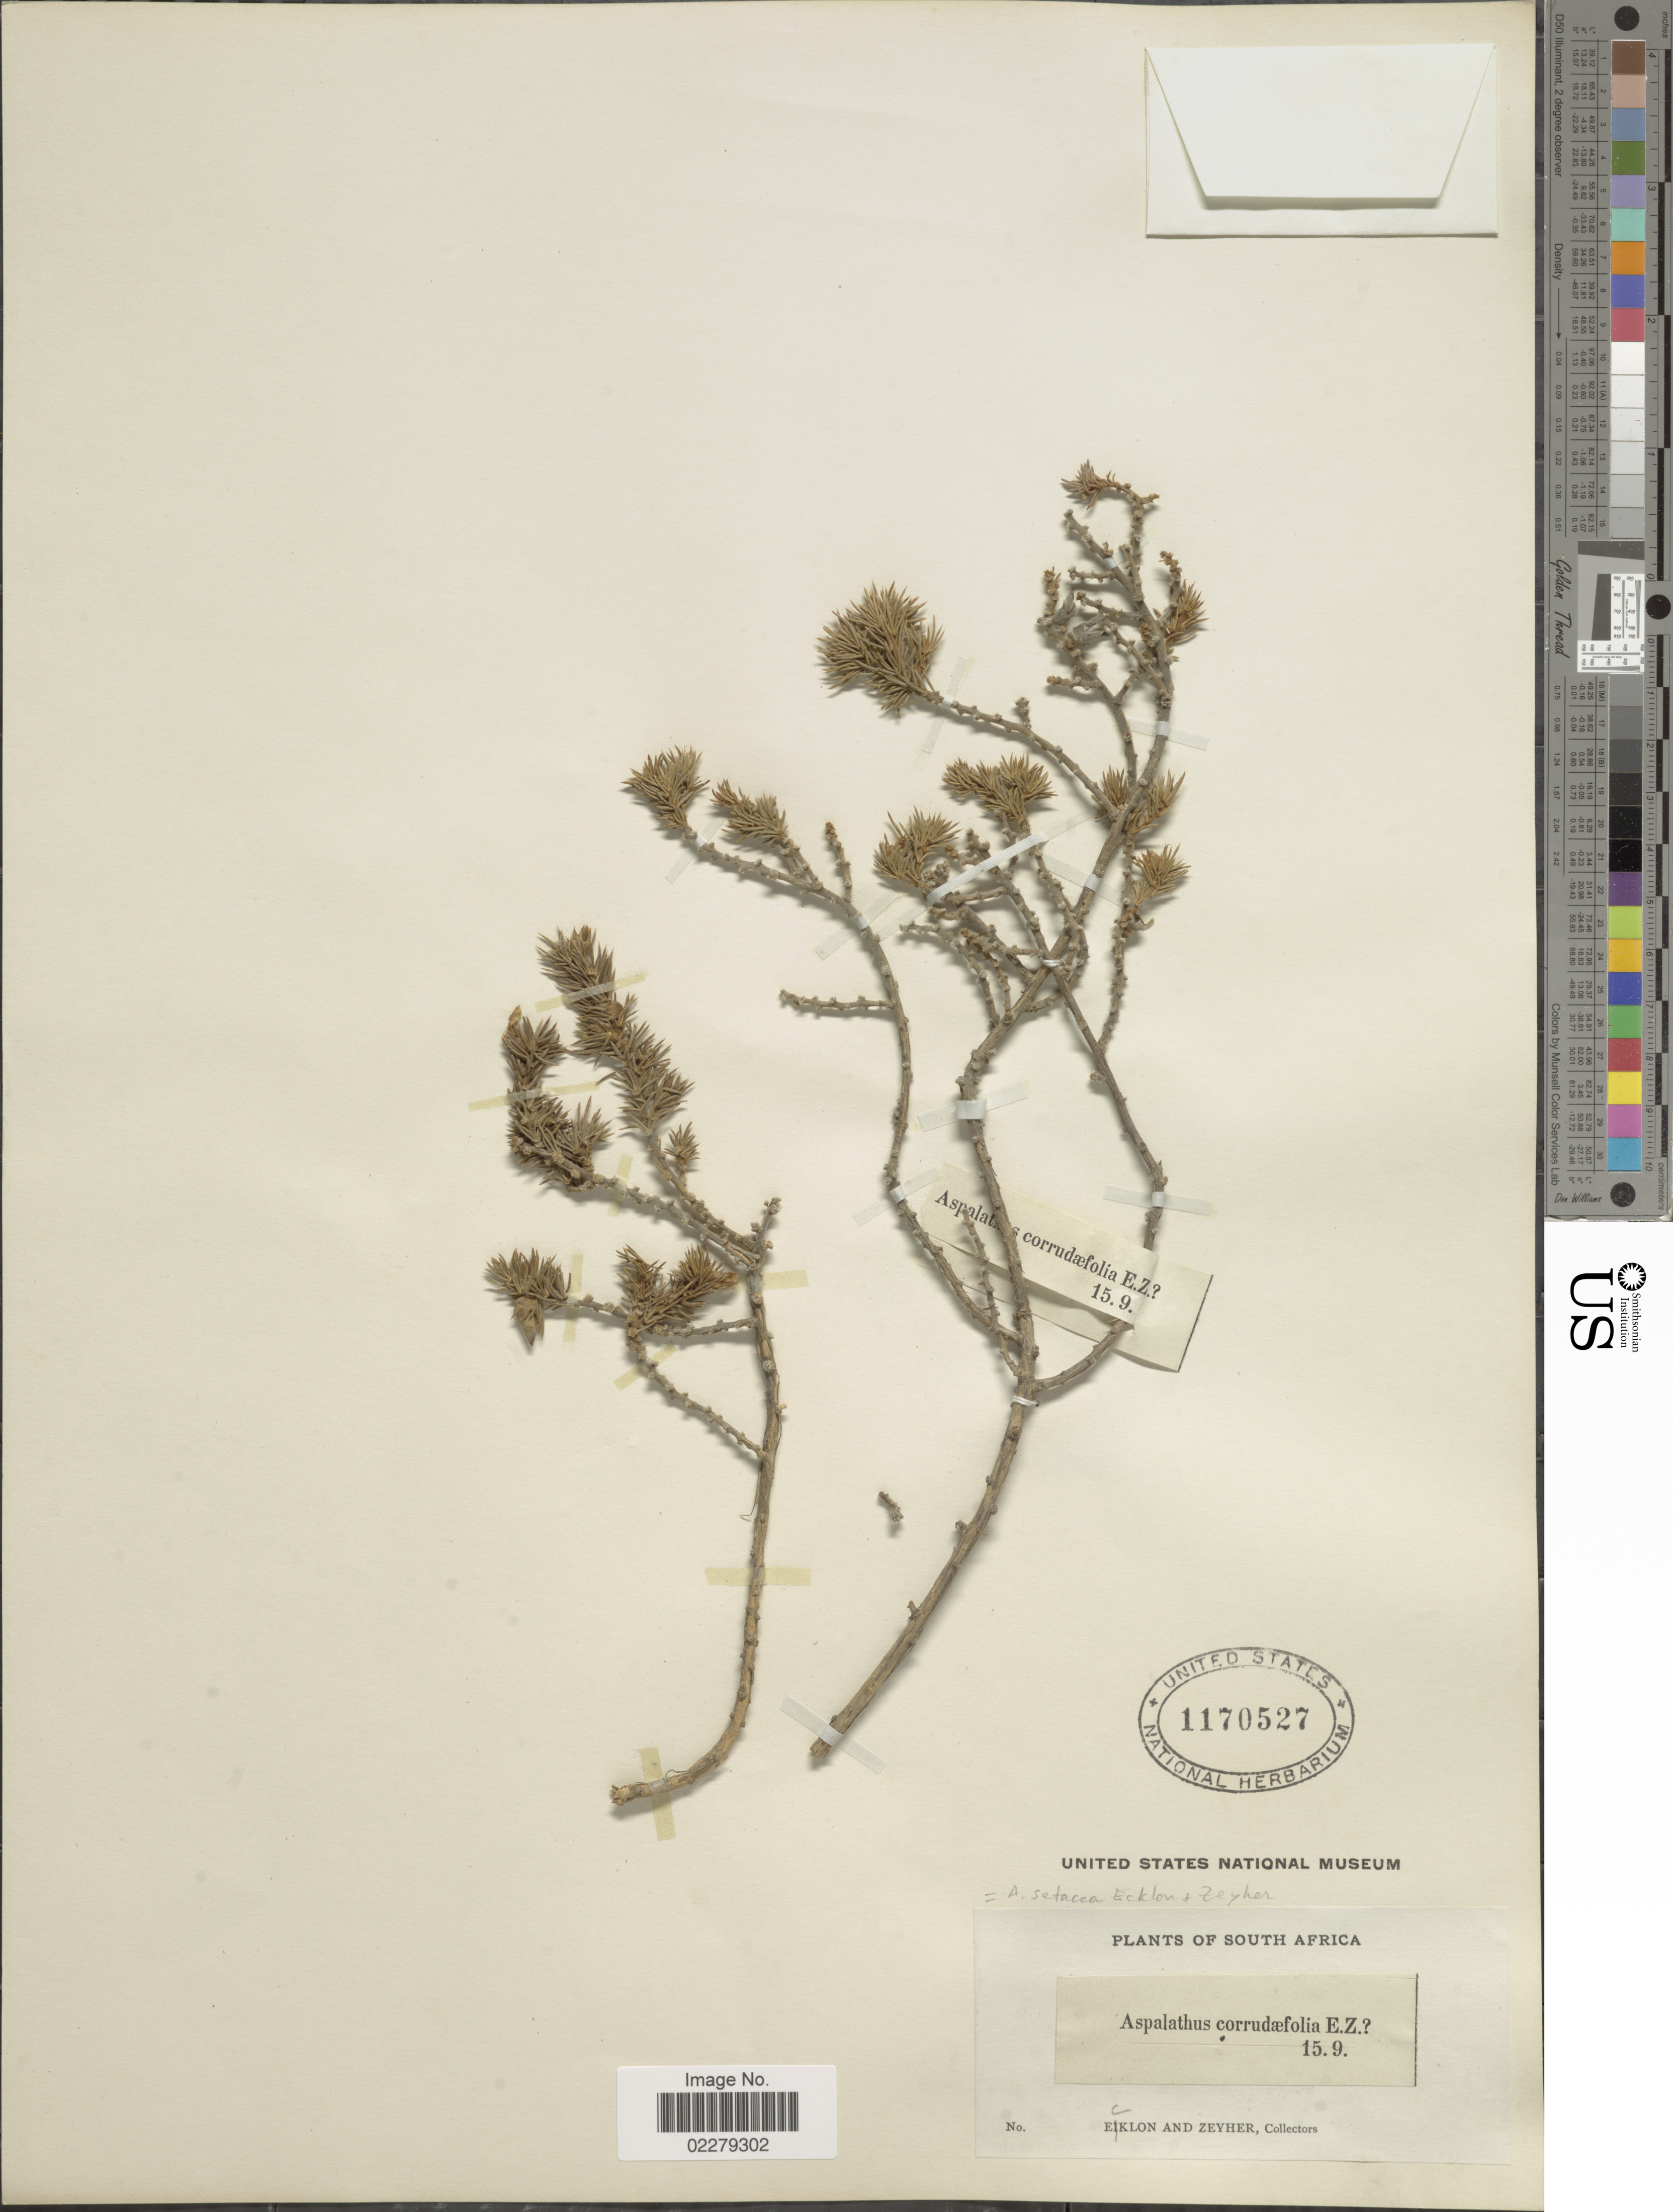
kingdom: Plantae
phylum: Tracheophyta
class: Magnoliopsida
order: Fabales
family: Fabaceae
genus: Aspalathus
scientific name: Aspalathus setacea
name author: Eckl. & Zeyh.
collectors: -. Ecklon & -. Zeyher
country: South Africa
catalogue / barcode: US 1170527